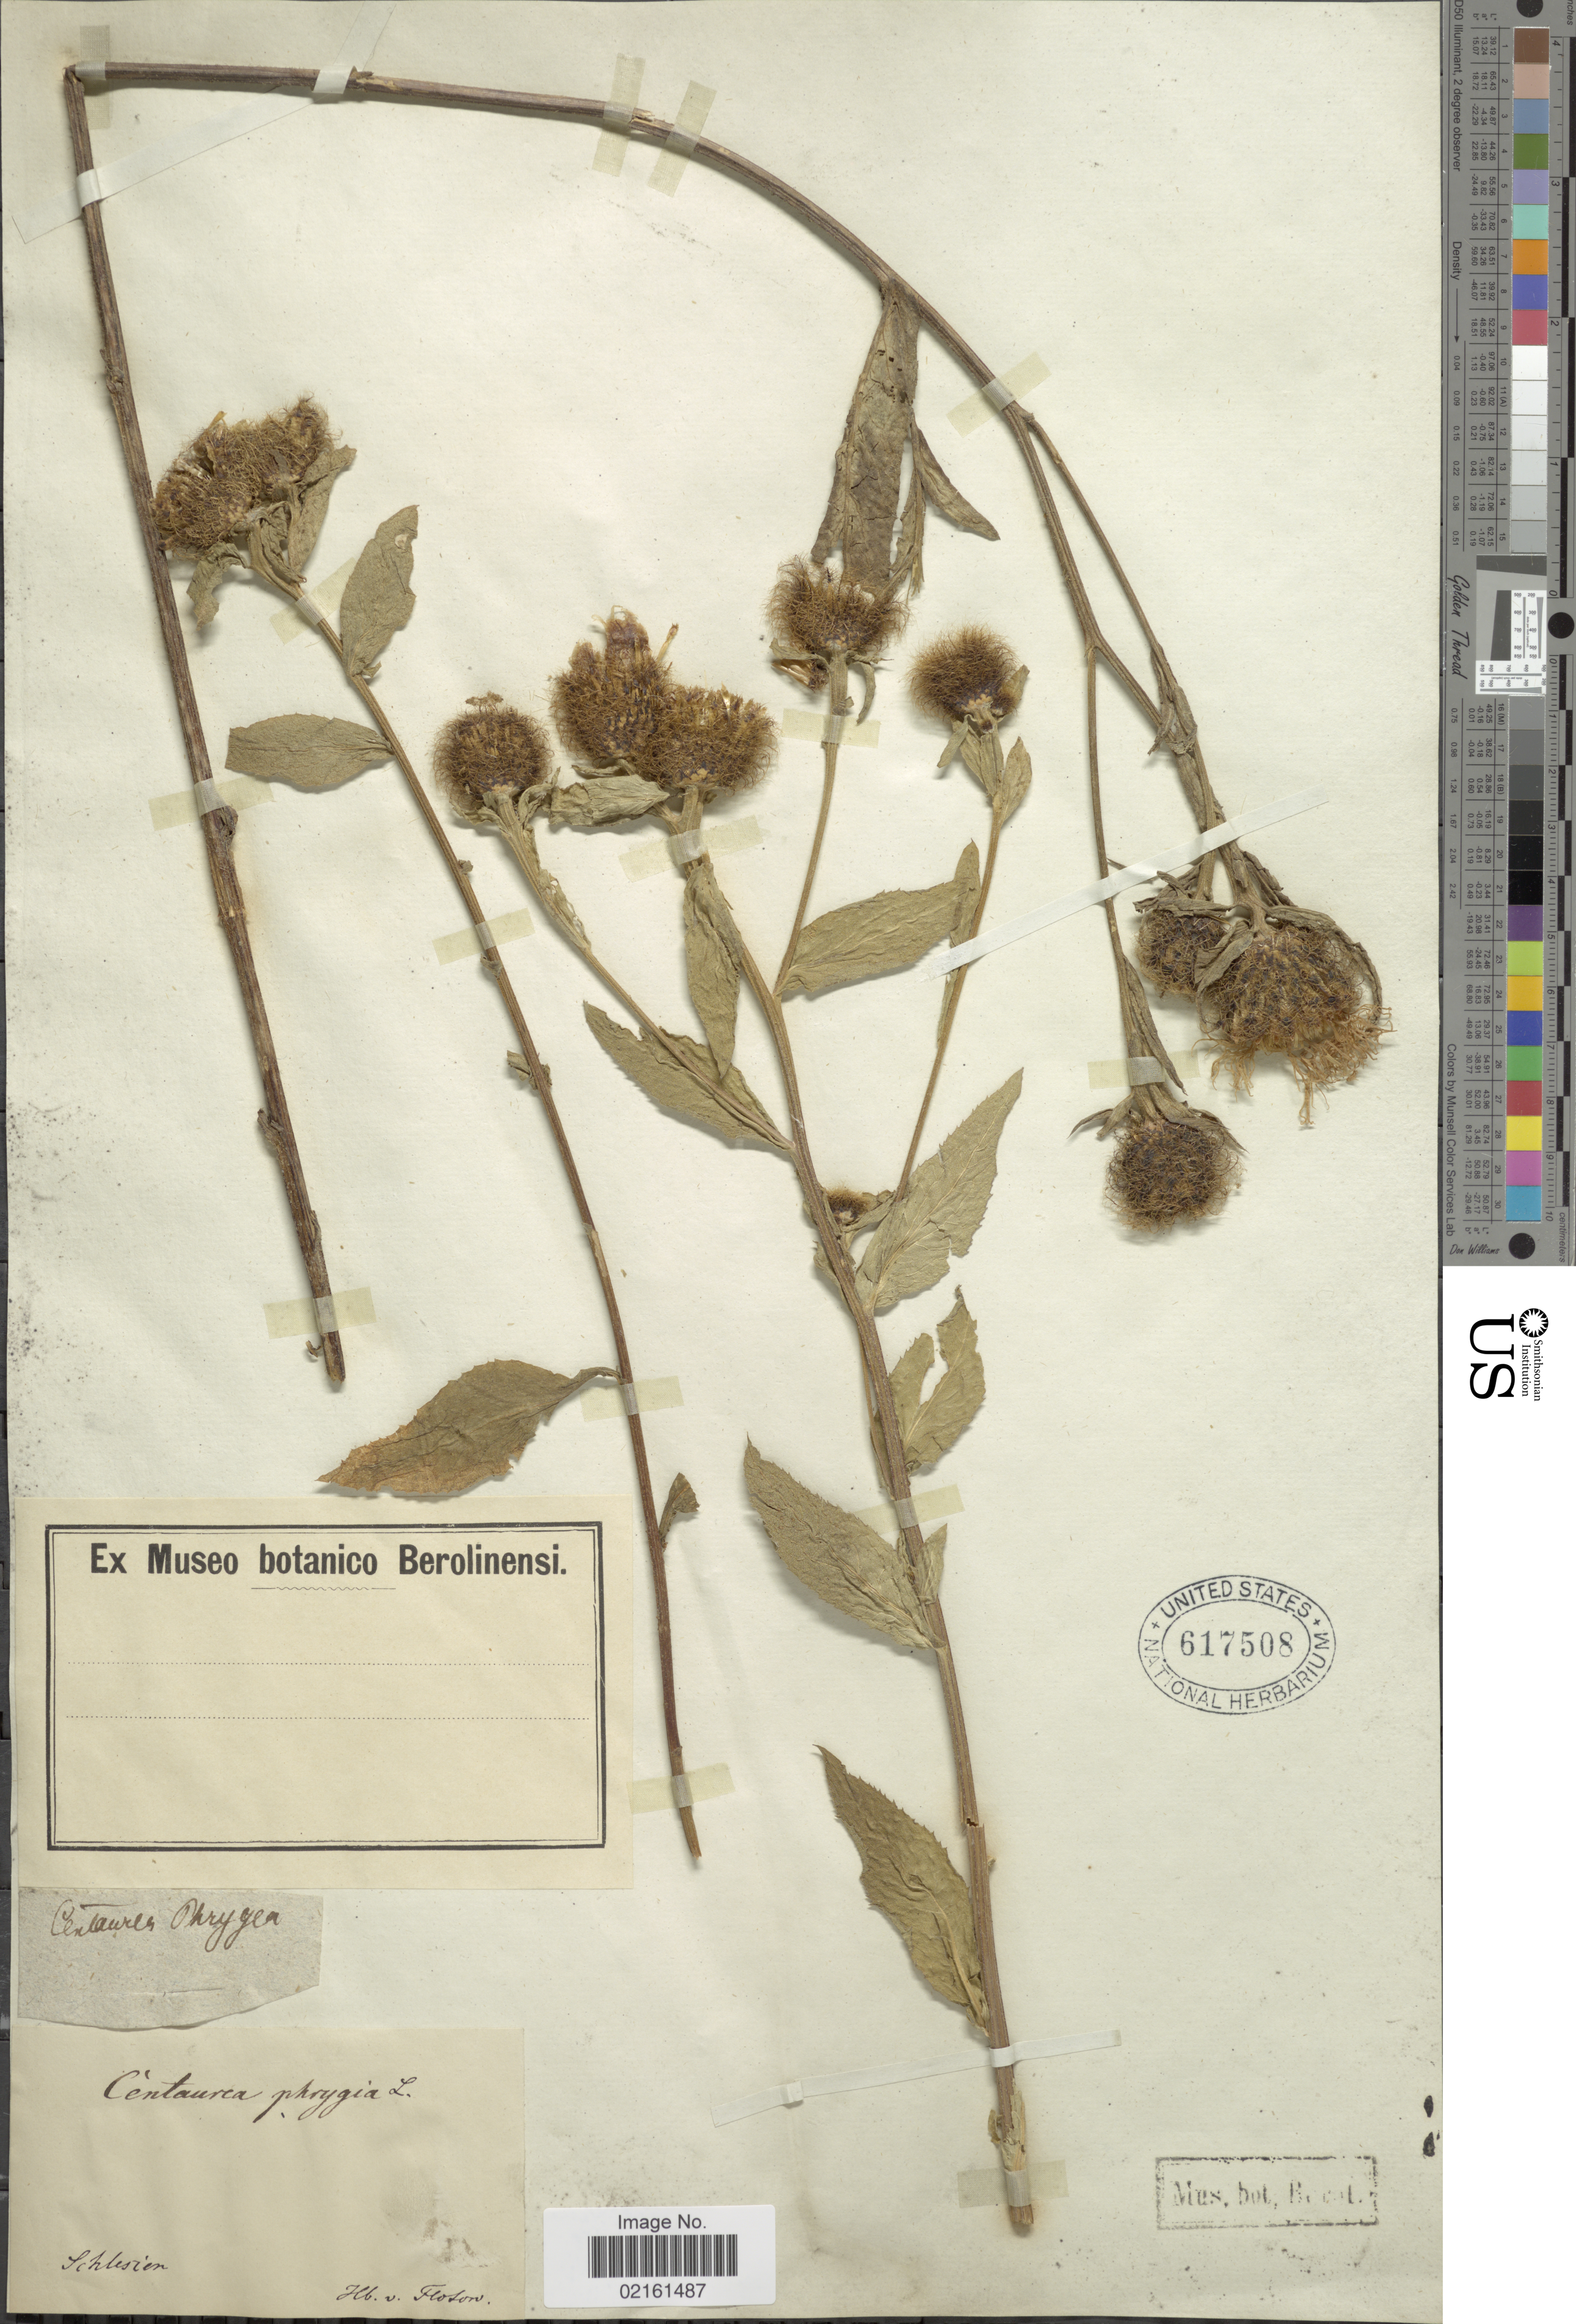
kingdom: Plantae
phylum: Tracheophyta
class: Magnoliopsida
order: Asterales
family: Asteraceae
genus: Centaurea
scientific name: Centaurea phrygia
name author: L.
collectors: ex herb. Flosow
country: Poland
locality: Schlesien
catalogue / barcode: US 617508